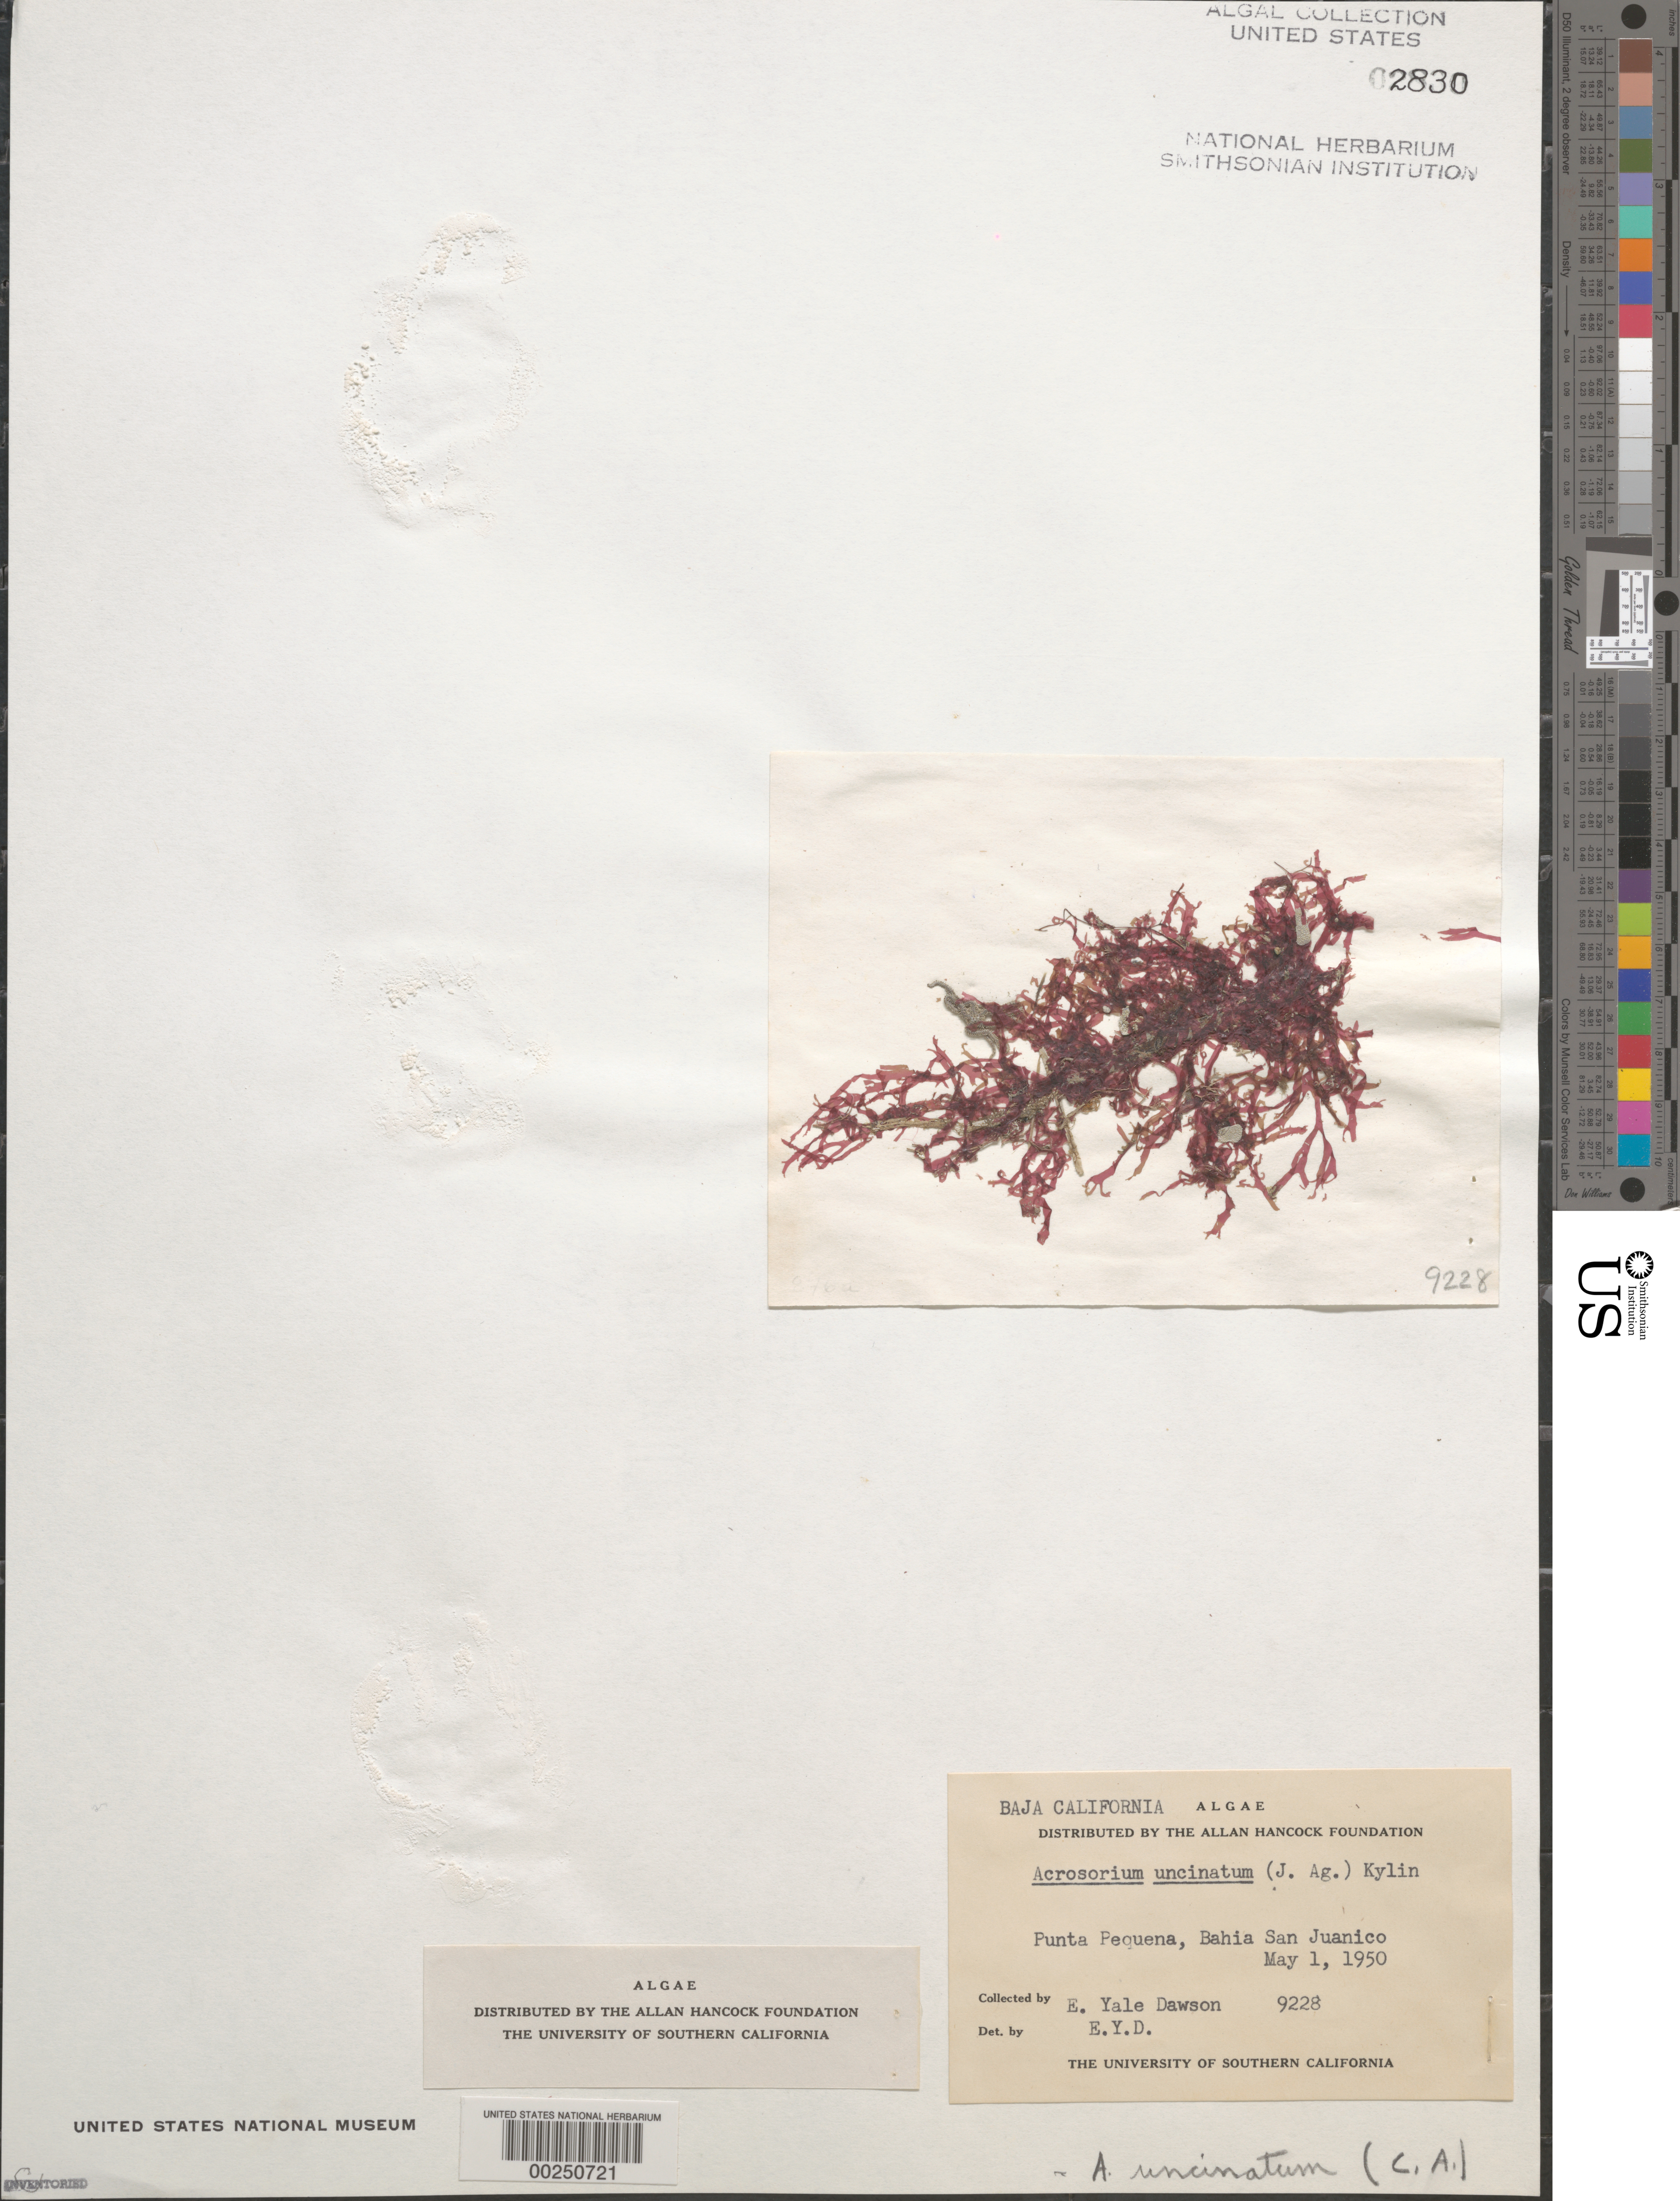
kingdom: Plantae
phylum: Rhodophyta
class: Florideophyceae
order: Ceramiales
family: Delesseriaceae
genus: Cryptopleura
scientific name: Cryptopleura ramosa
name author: (Huds.) L.M. Newton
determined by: Algae name updating Project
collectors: E. Y. Dawson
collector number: EYD 9228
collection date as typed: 01 May 1950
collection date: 1950-05-01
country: Mexico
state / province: Baja California Sur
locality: Punta Pequena, Bahia San Juanico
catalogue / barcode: US 2830